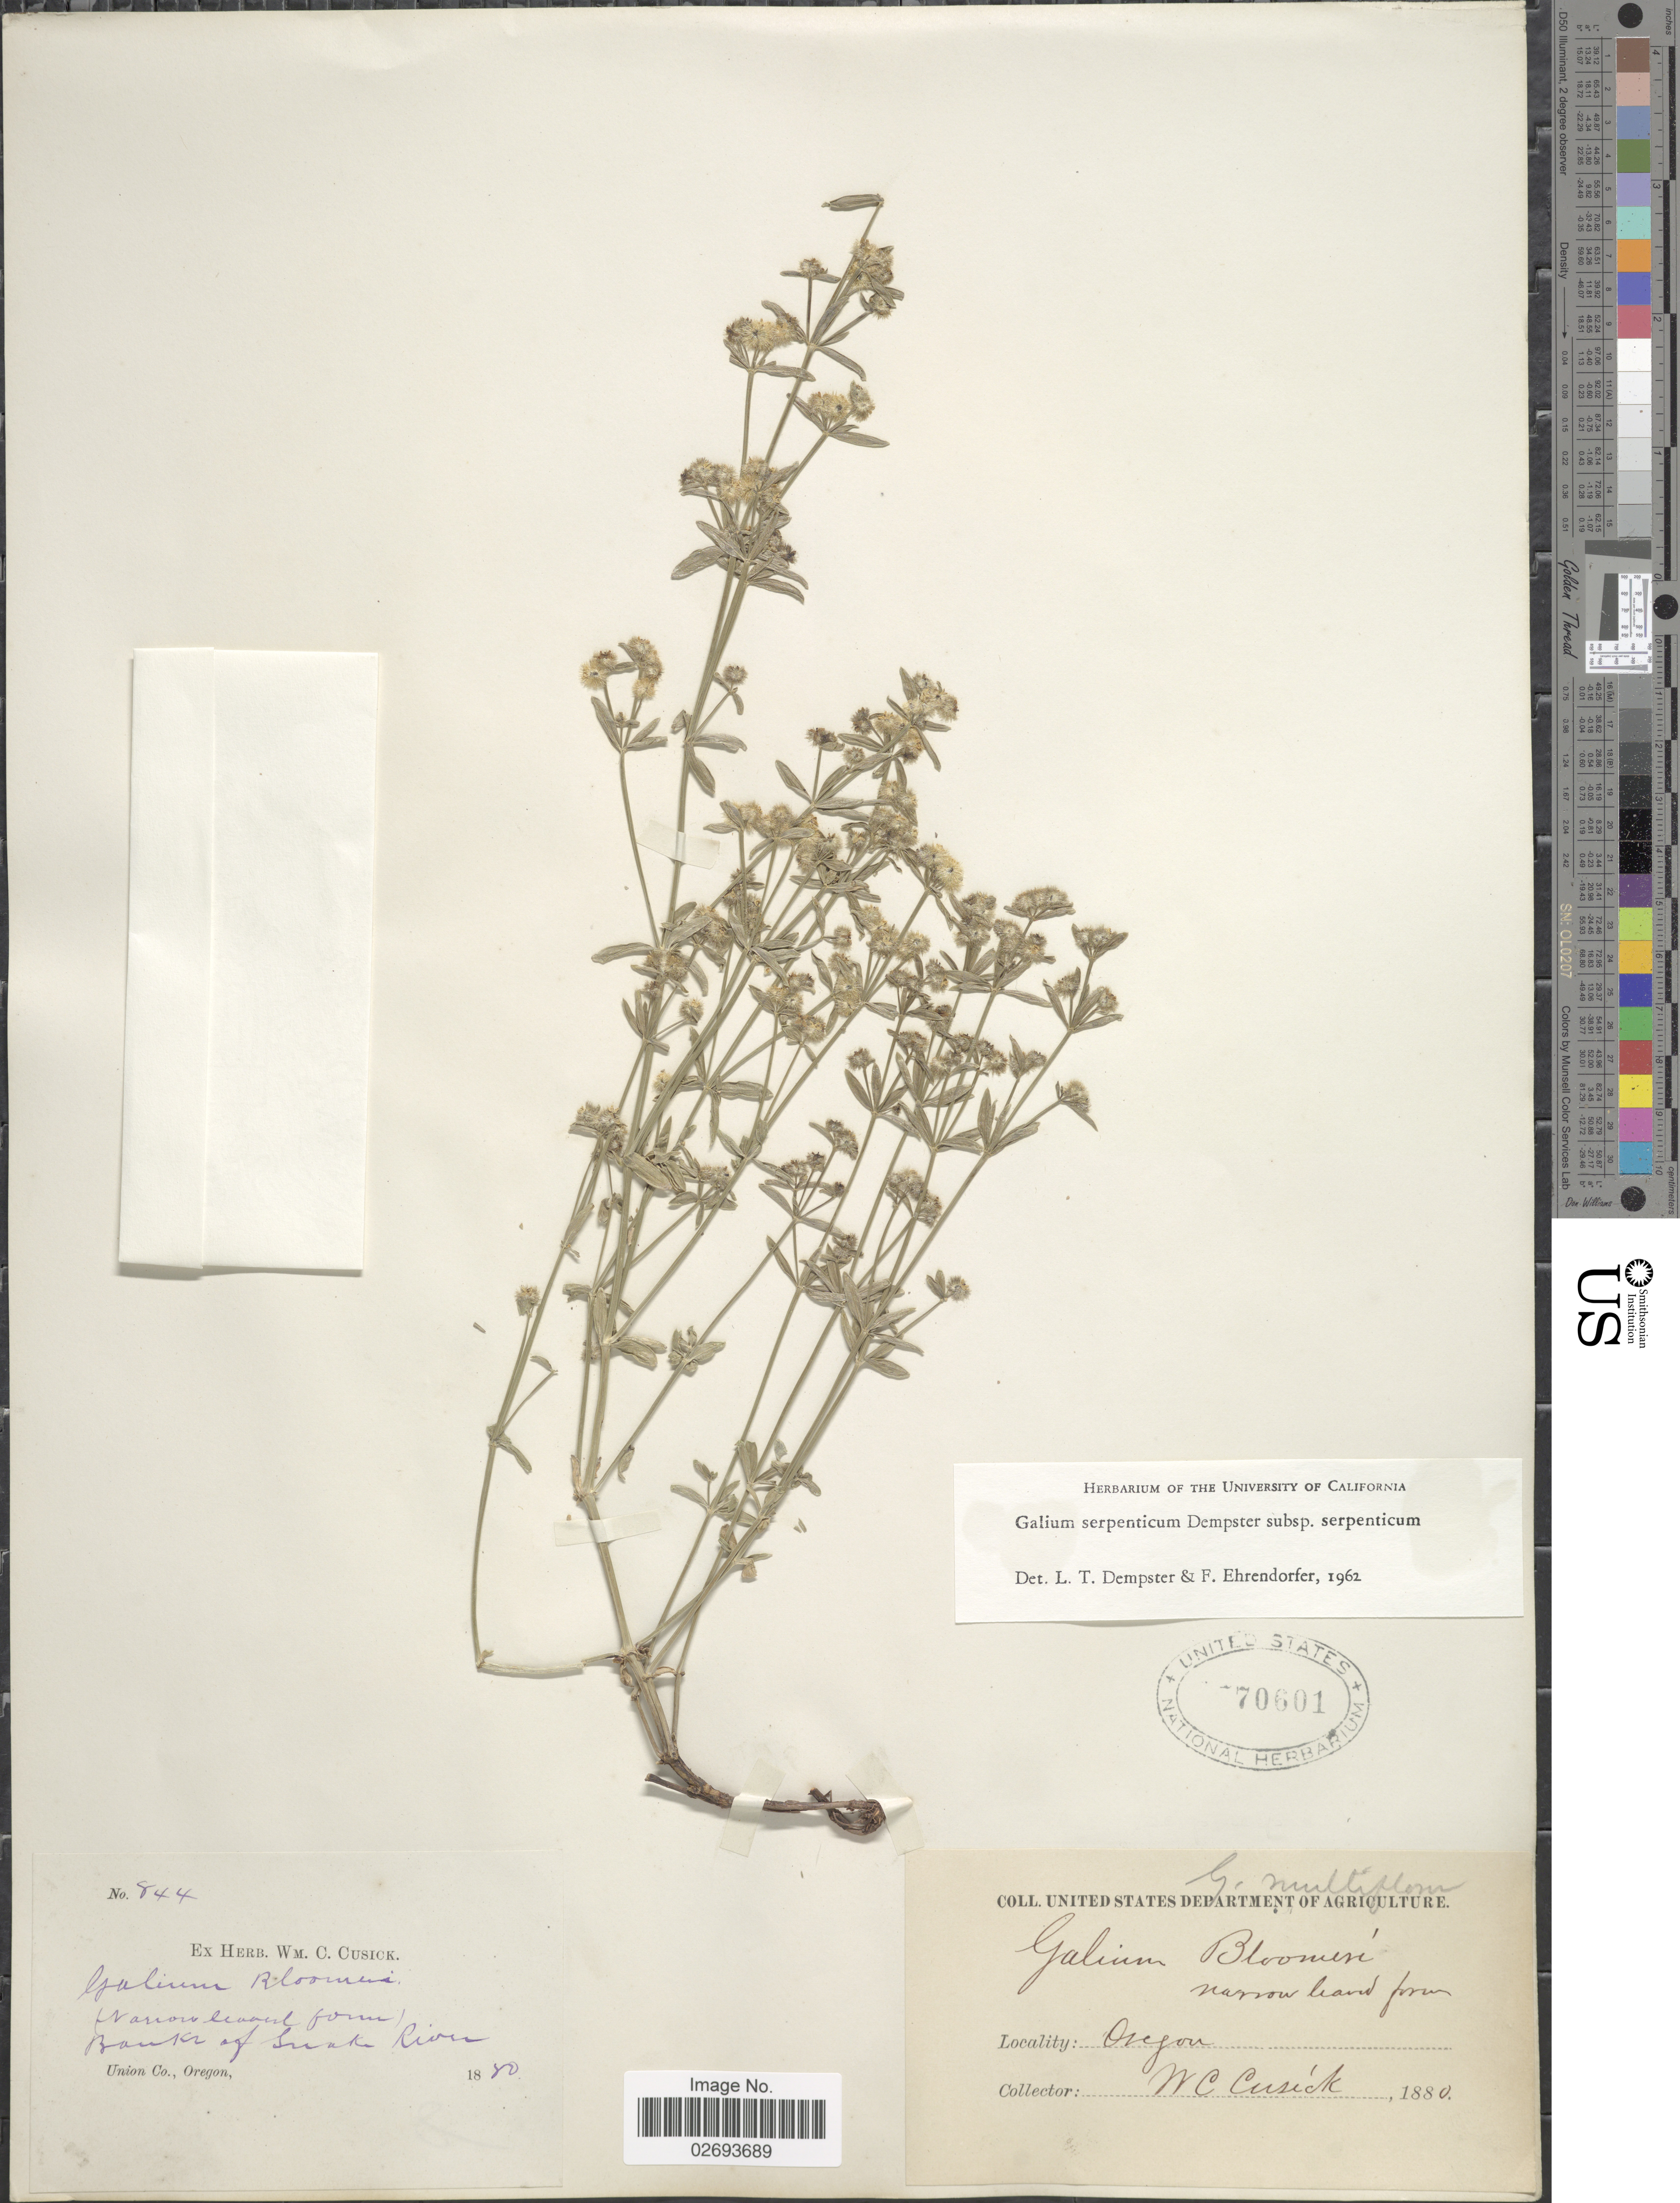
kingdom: Plantae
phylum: Tracheophyta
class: Magnoliopsida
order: Gentianales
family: Rubiaceae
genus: Galium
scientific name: Galium serpenticum subsp. serpenticum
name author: Dempster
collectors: W. C. Cusick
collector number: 844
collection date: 1880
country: United States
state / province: Oregon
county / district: Union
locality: Bauker of Suaka River, Union Co.